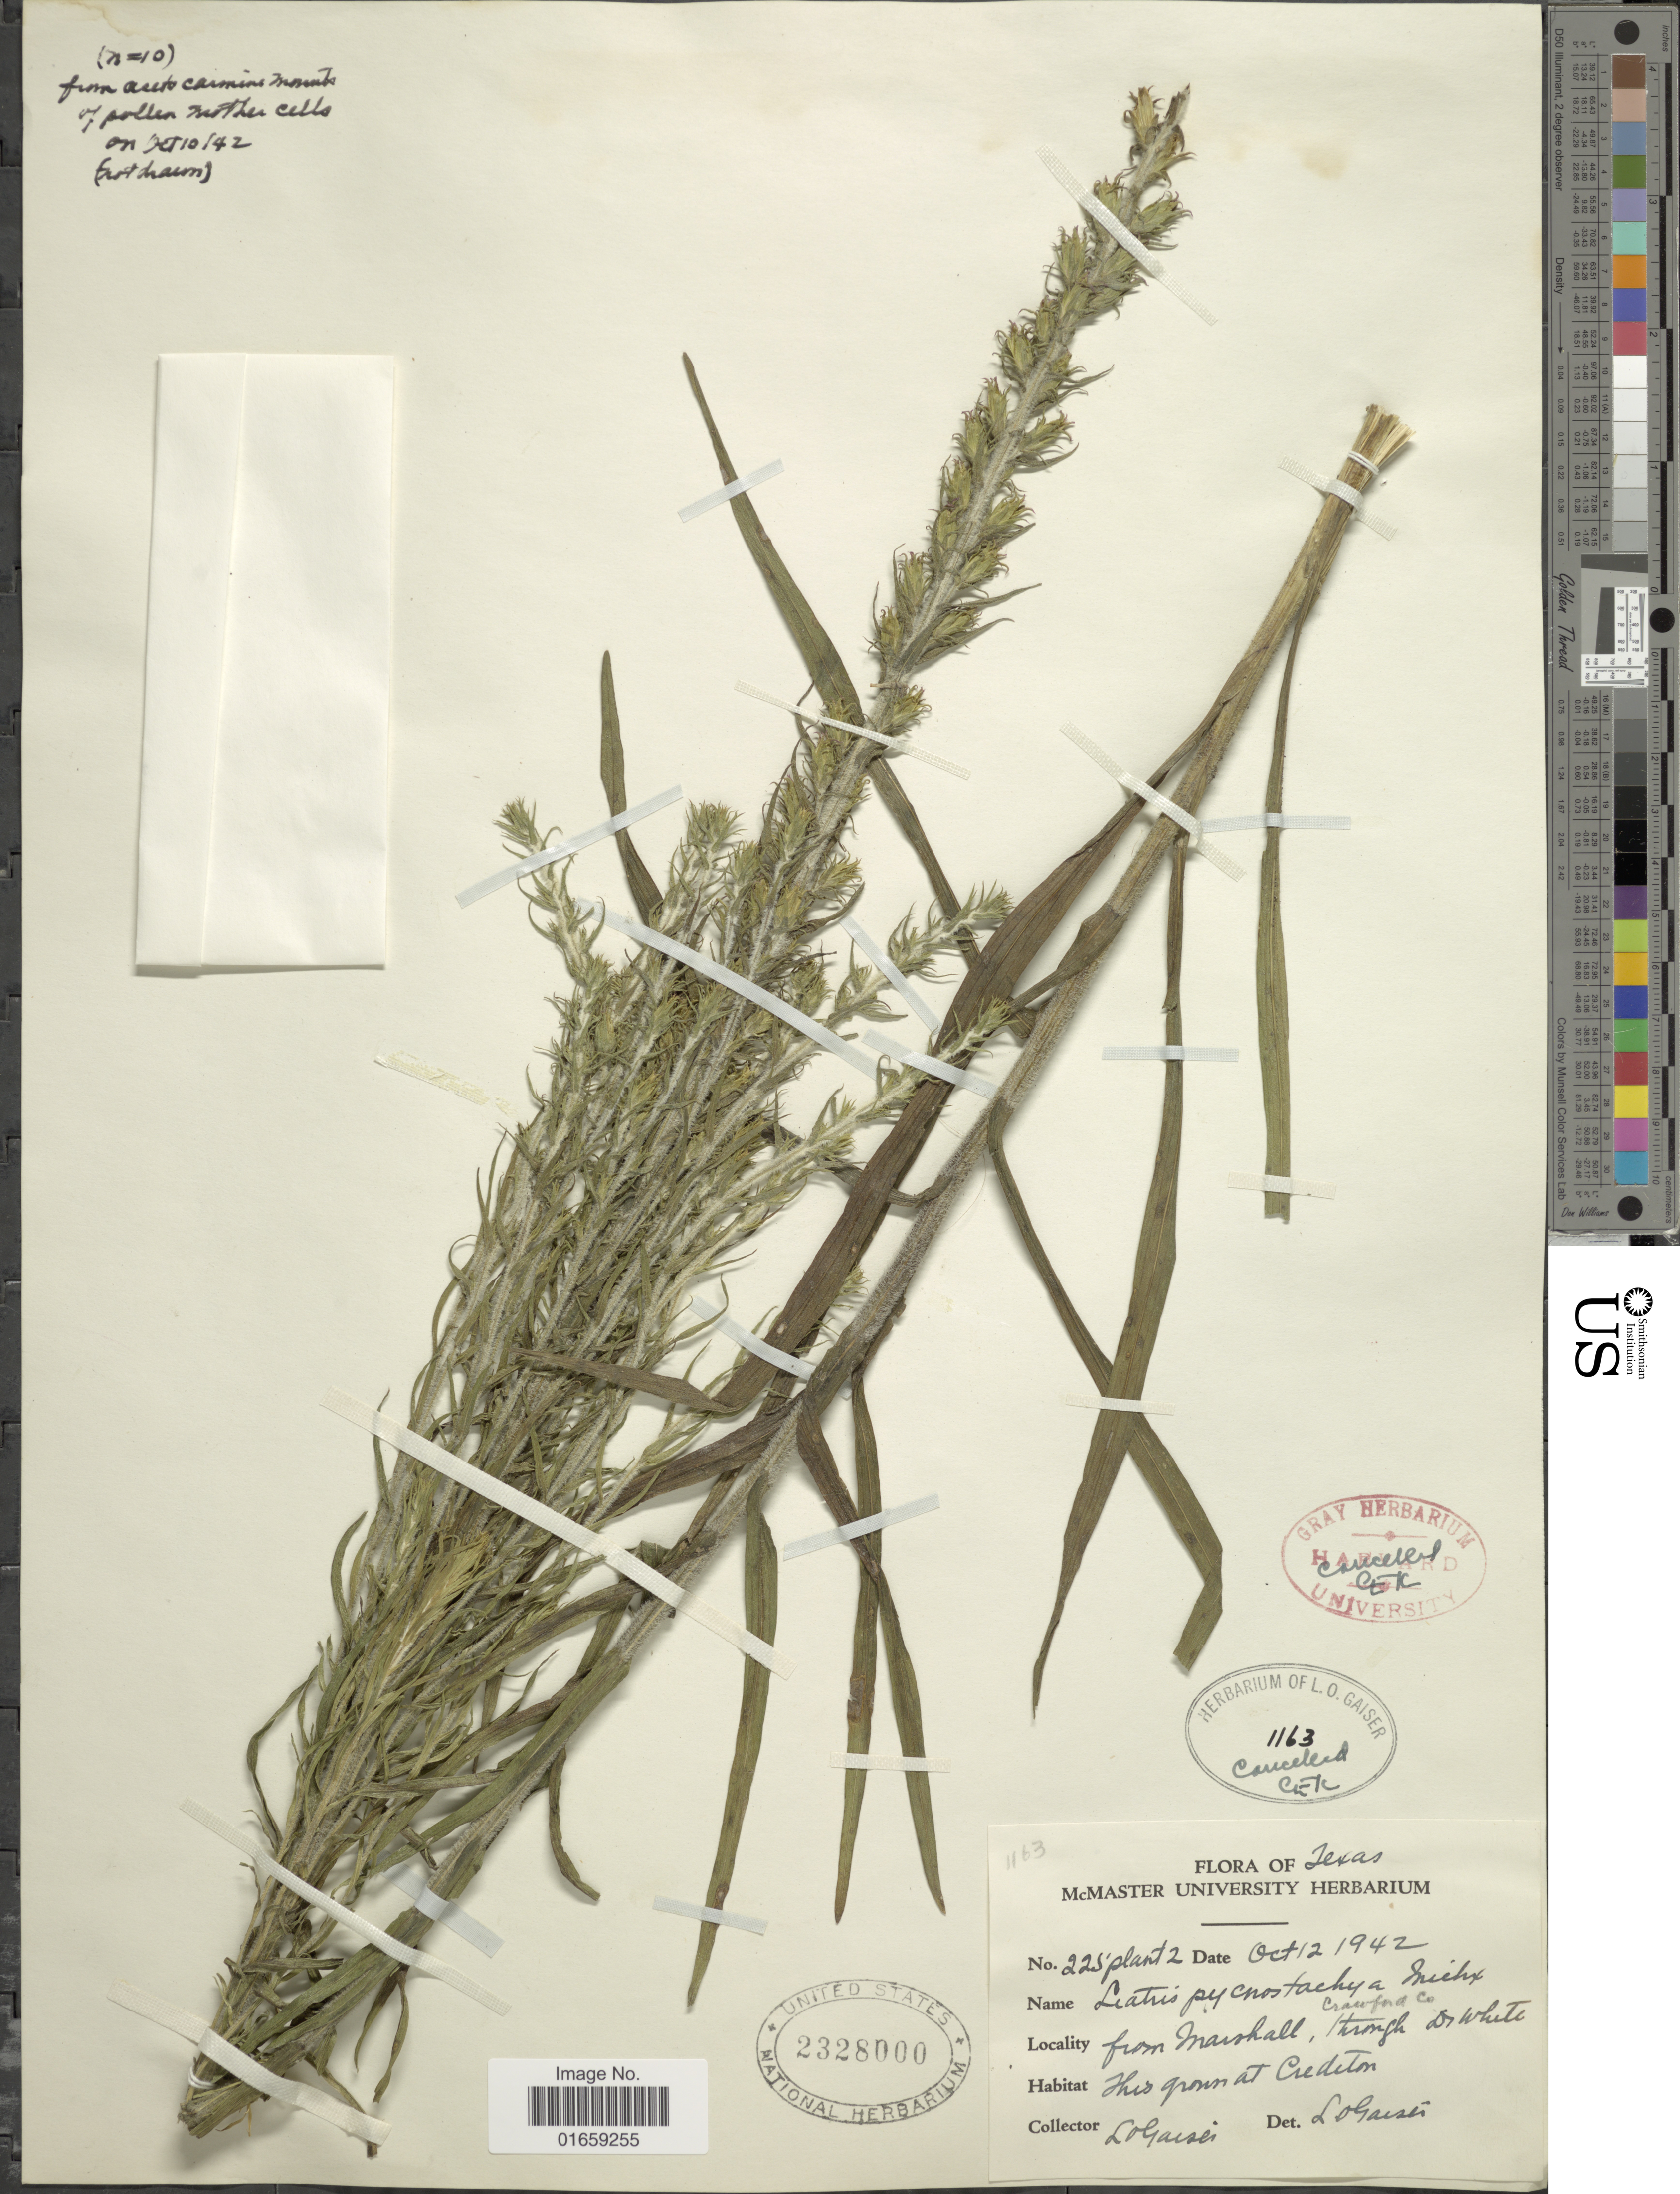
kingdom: Plantae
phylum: Tracheophyta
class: Magnoliopsida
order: Asterales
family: Asteraceae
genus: Liatris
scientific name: Liatris pycnostachya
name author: Michx.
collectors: L. Gaiser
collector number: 225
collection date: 1942-10-12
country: United States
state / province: Texas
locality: Crawford Co. From Marshall, through Dr White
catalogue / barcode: US 2328000